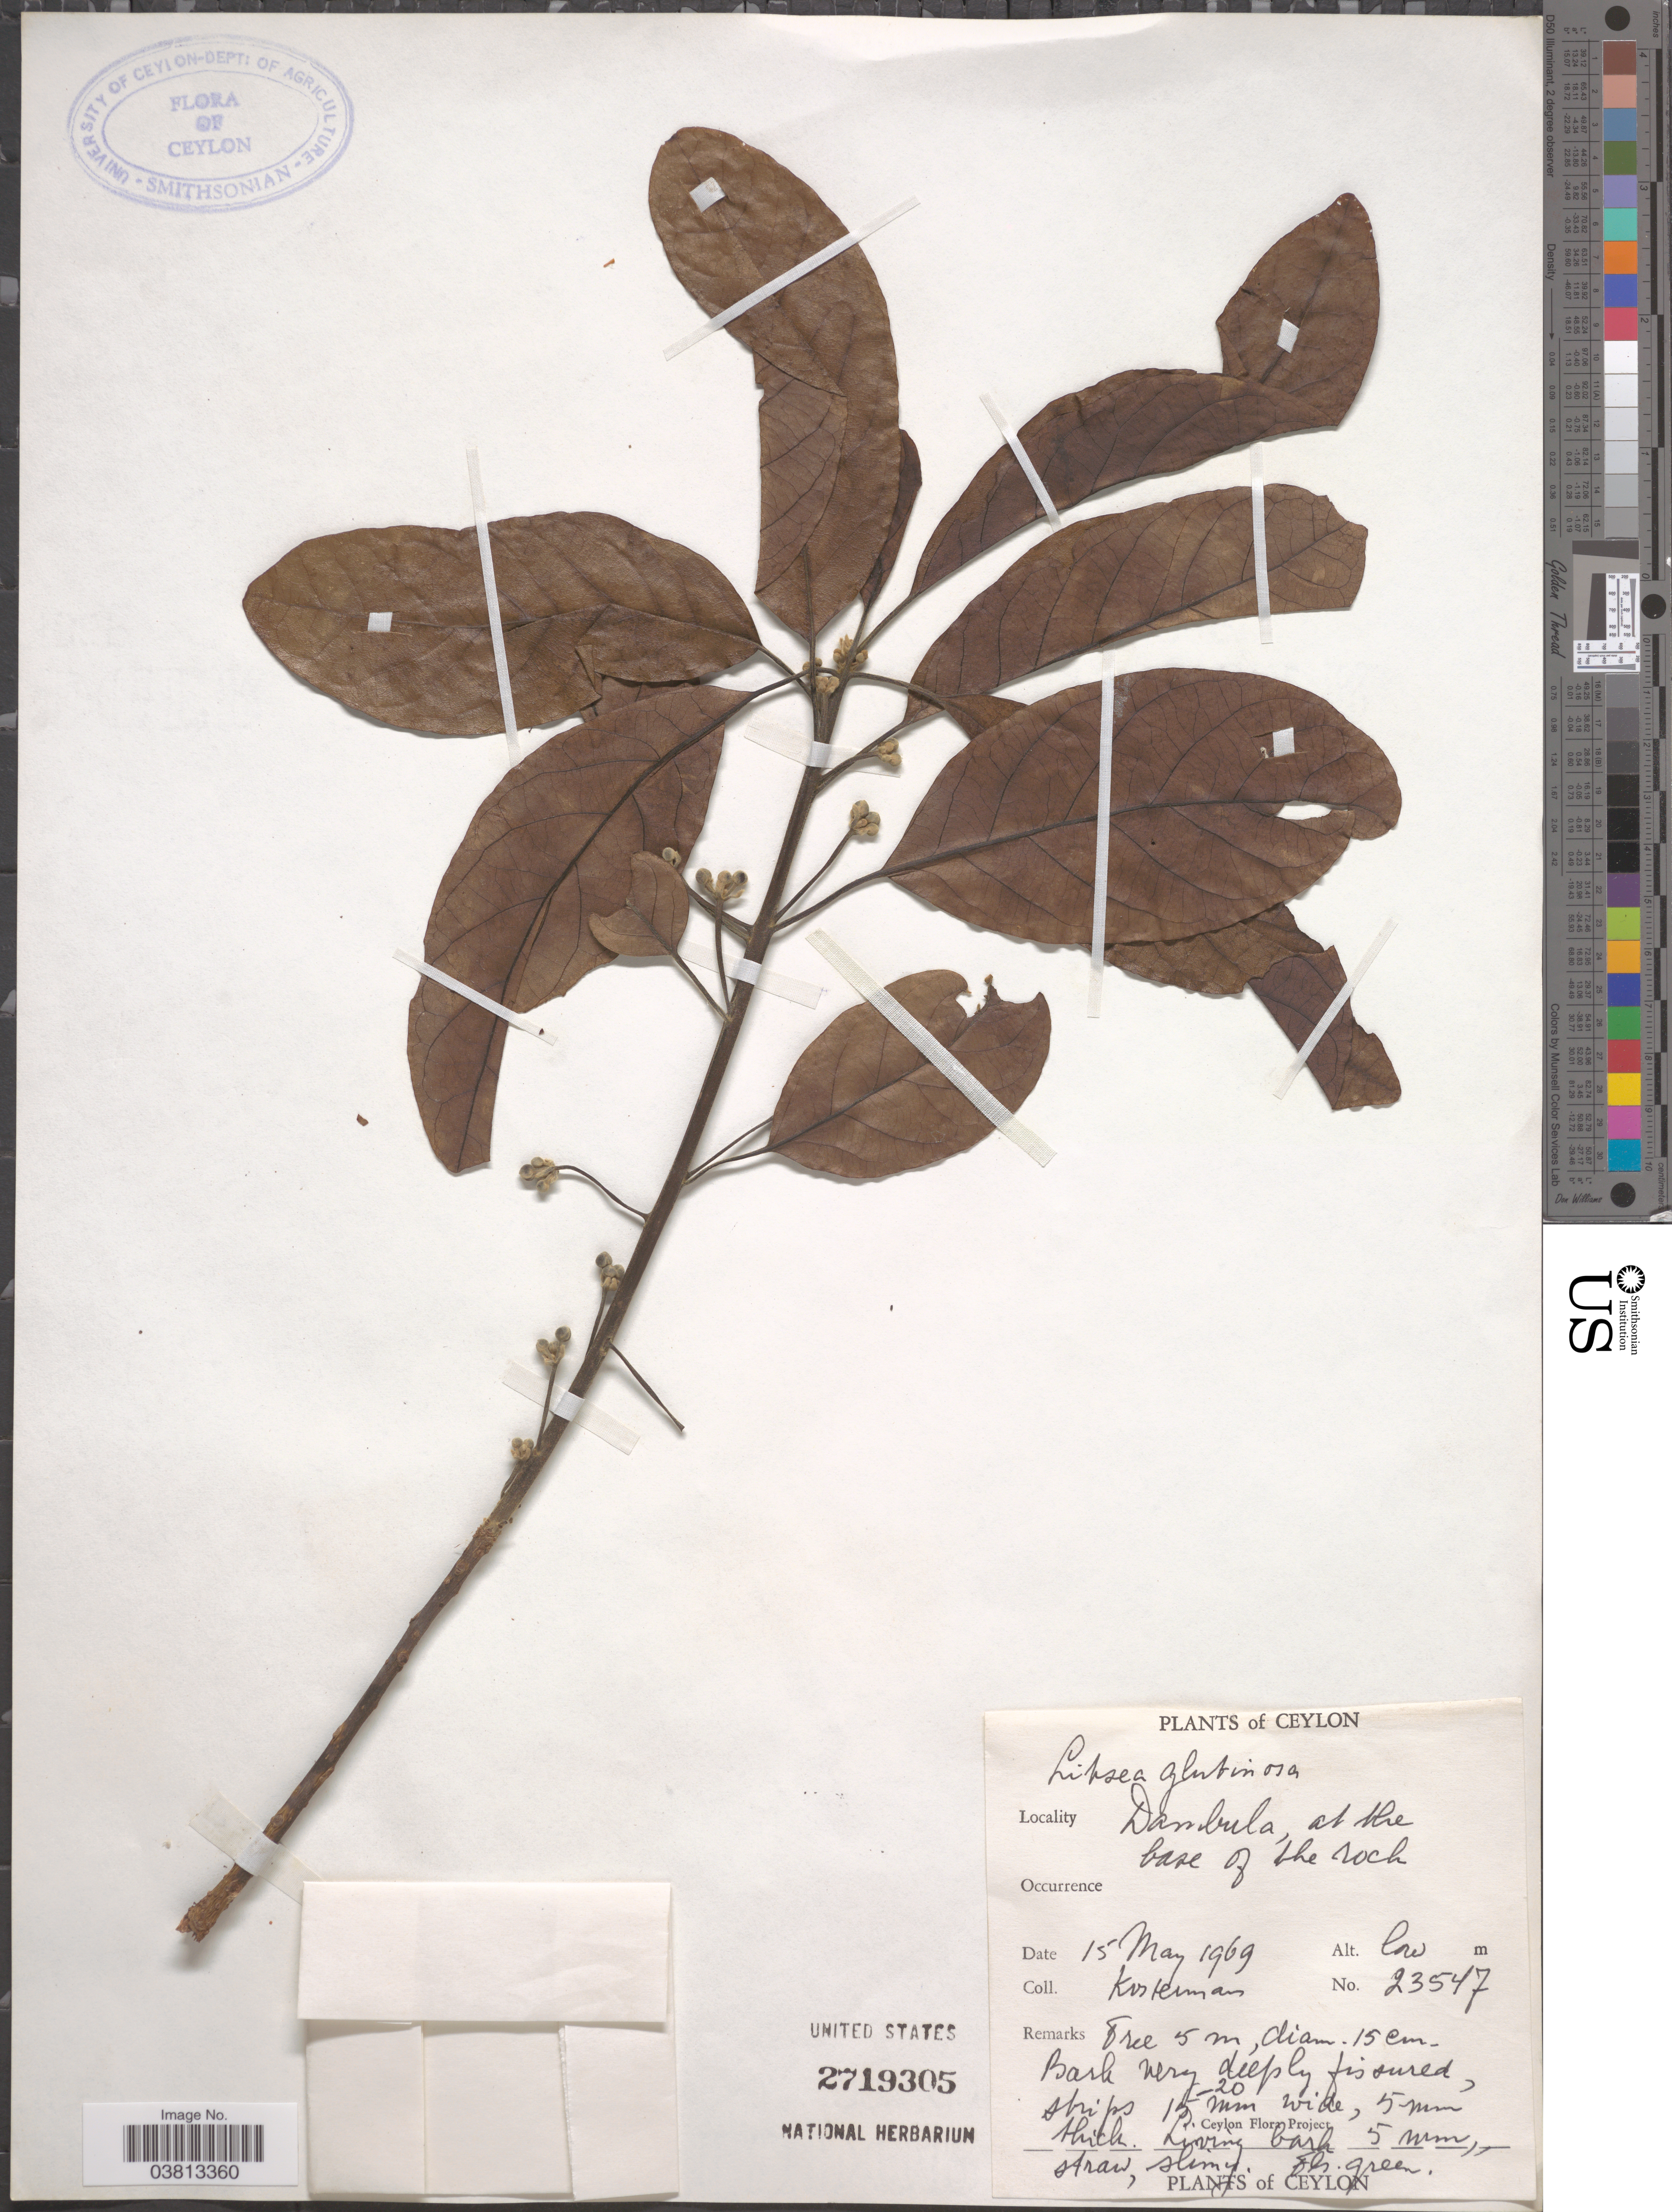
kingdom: Plantae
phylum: Tracheophyta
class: Magnoliopsida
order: Laurales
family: Lauraceae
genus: Litsea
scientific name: Litsea glutinosa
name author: (Lour.) C.B. Rob.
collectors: Kostermans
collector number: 23547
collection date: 1969-05-15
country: Sri Lanka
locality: Ceylon. Dambula, at the base of the rock.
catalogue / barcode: US 2719305